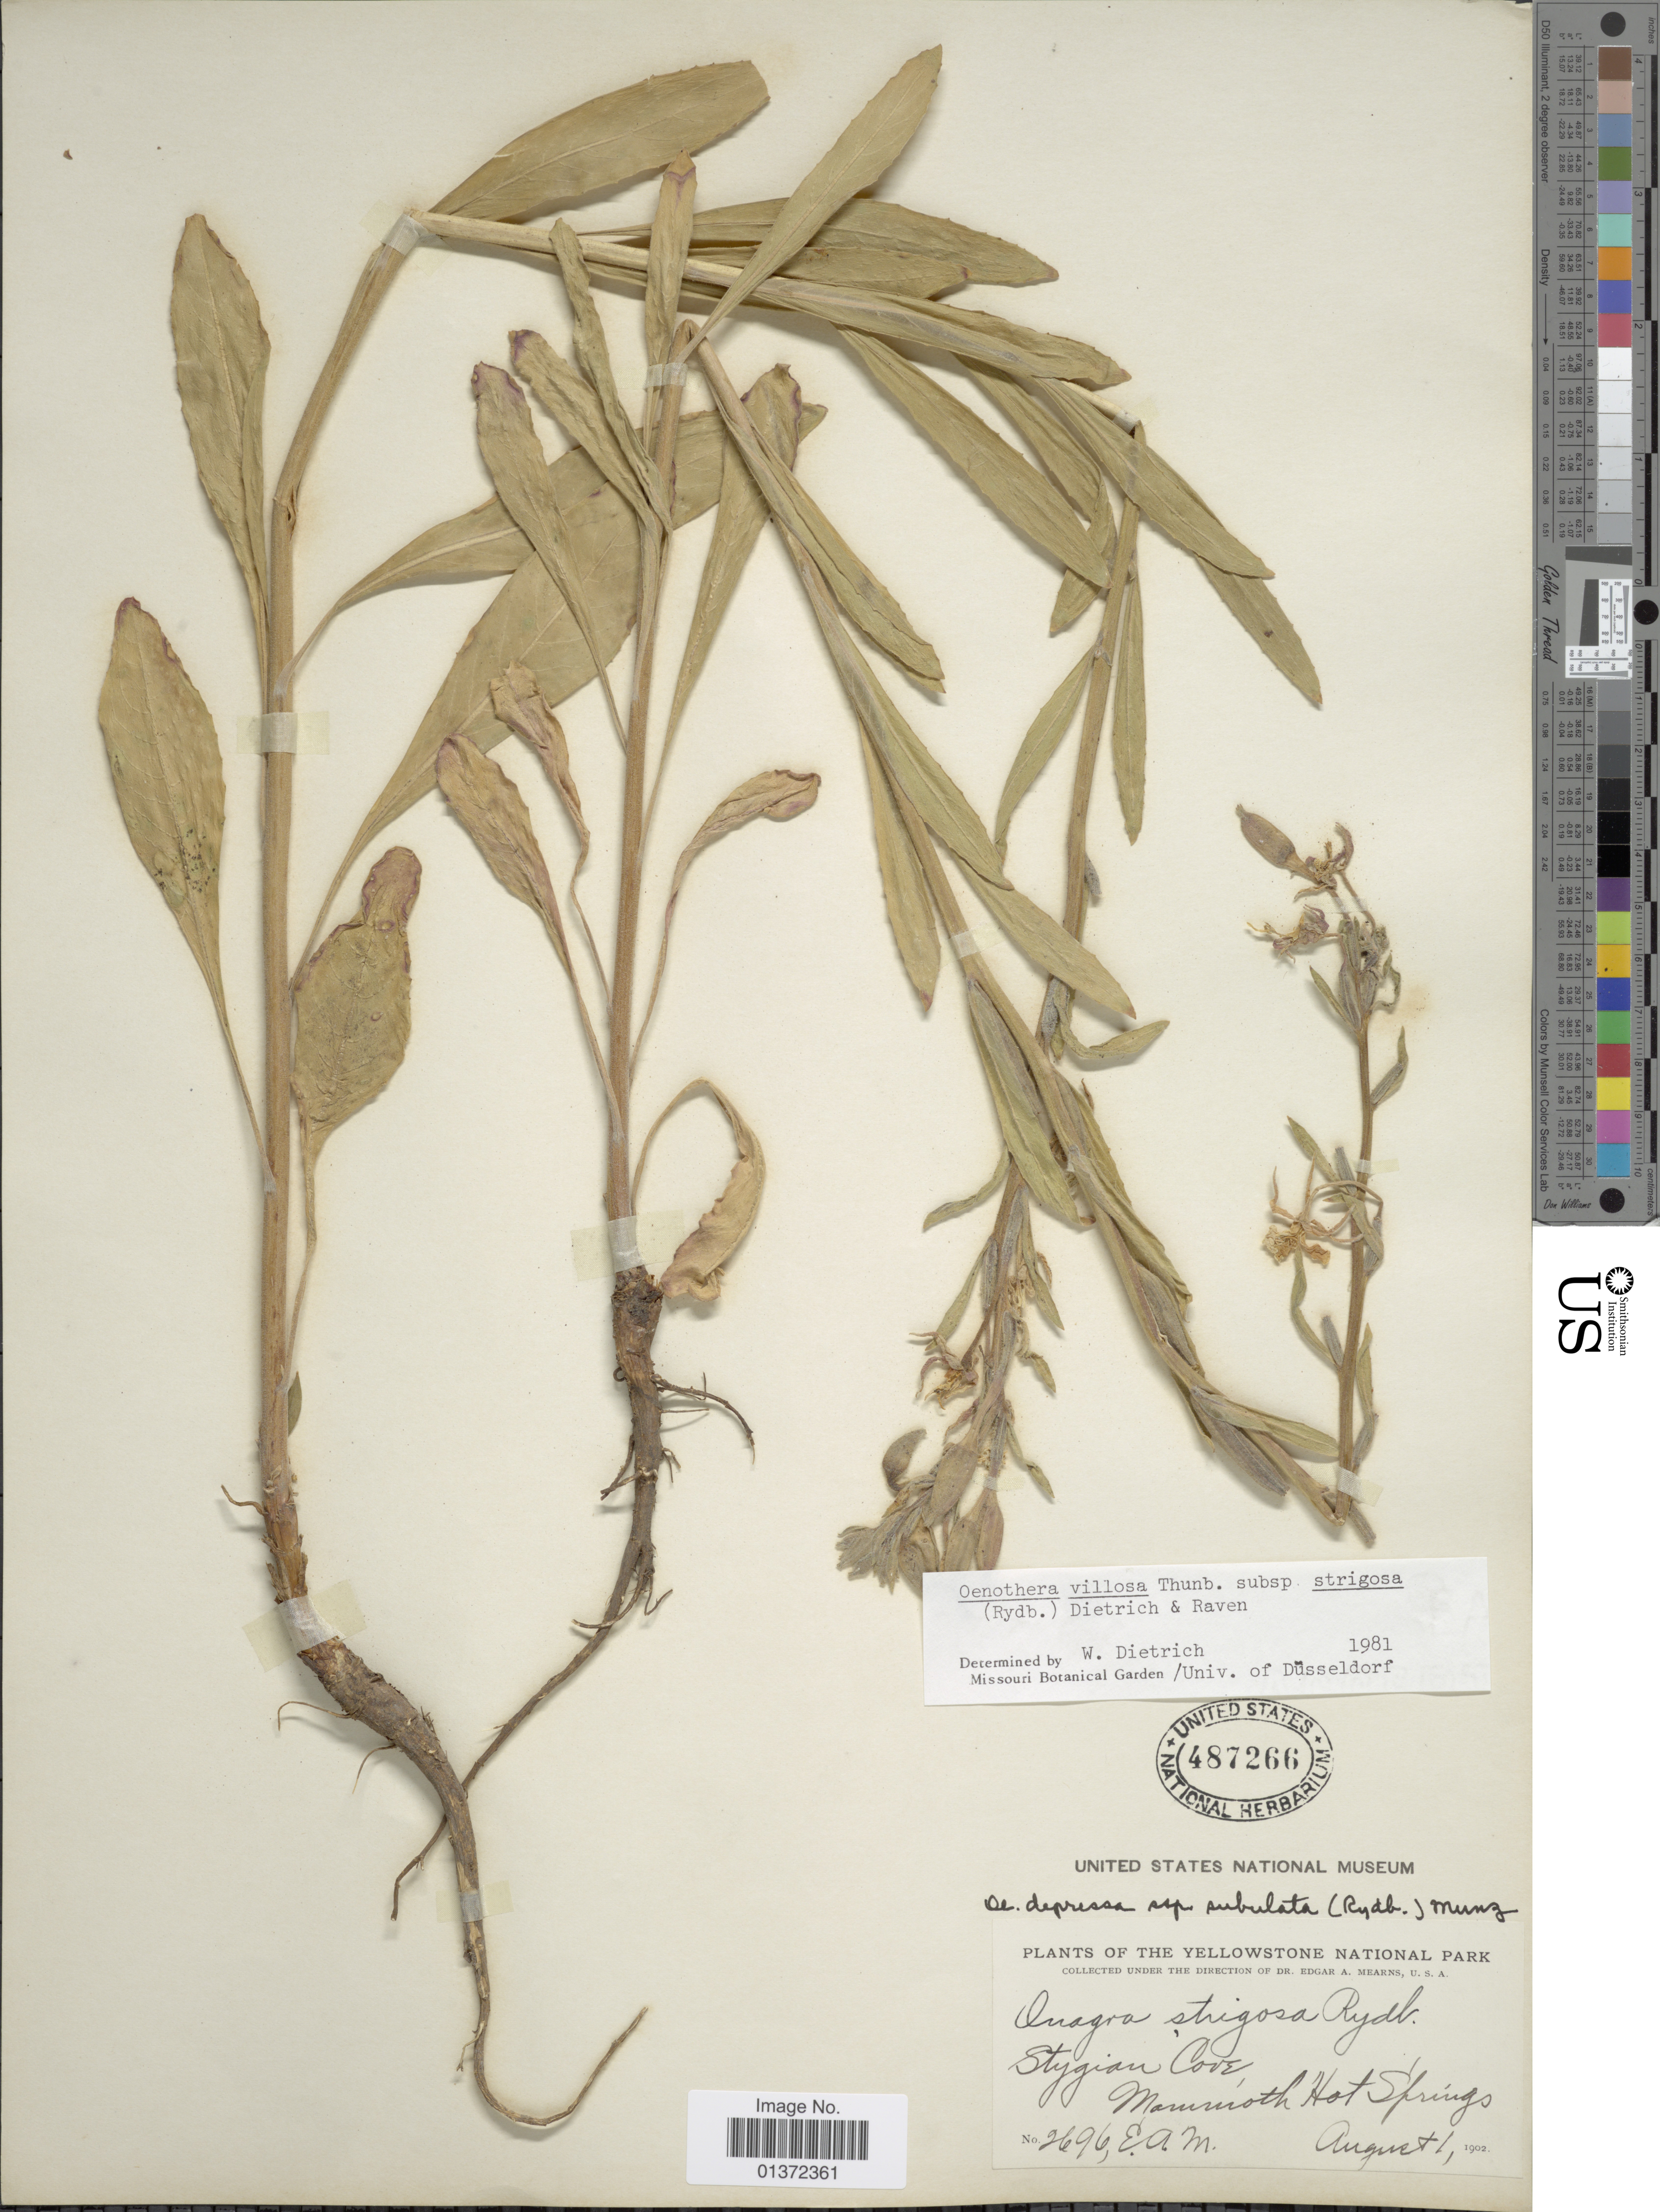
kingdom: Plantae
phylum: Tracheophyta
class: Magnoliopsida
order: Myrtales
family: Onagraceae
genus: Oenothera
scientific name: Oenothera villosa subsp. strigosa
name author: (Rydb.) W. Dietr. & P.H. Raven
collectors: E. A. Mearns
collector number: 2696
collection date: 1902-08-01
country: United States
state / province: Wyoming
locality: Yellowstone National Park, Stygian Cave, Mammoth Hot Springs.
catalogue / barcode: US 487266